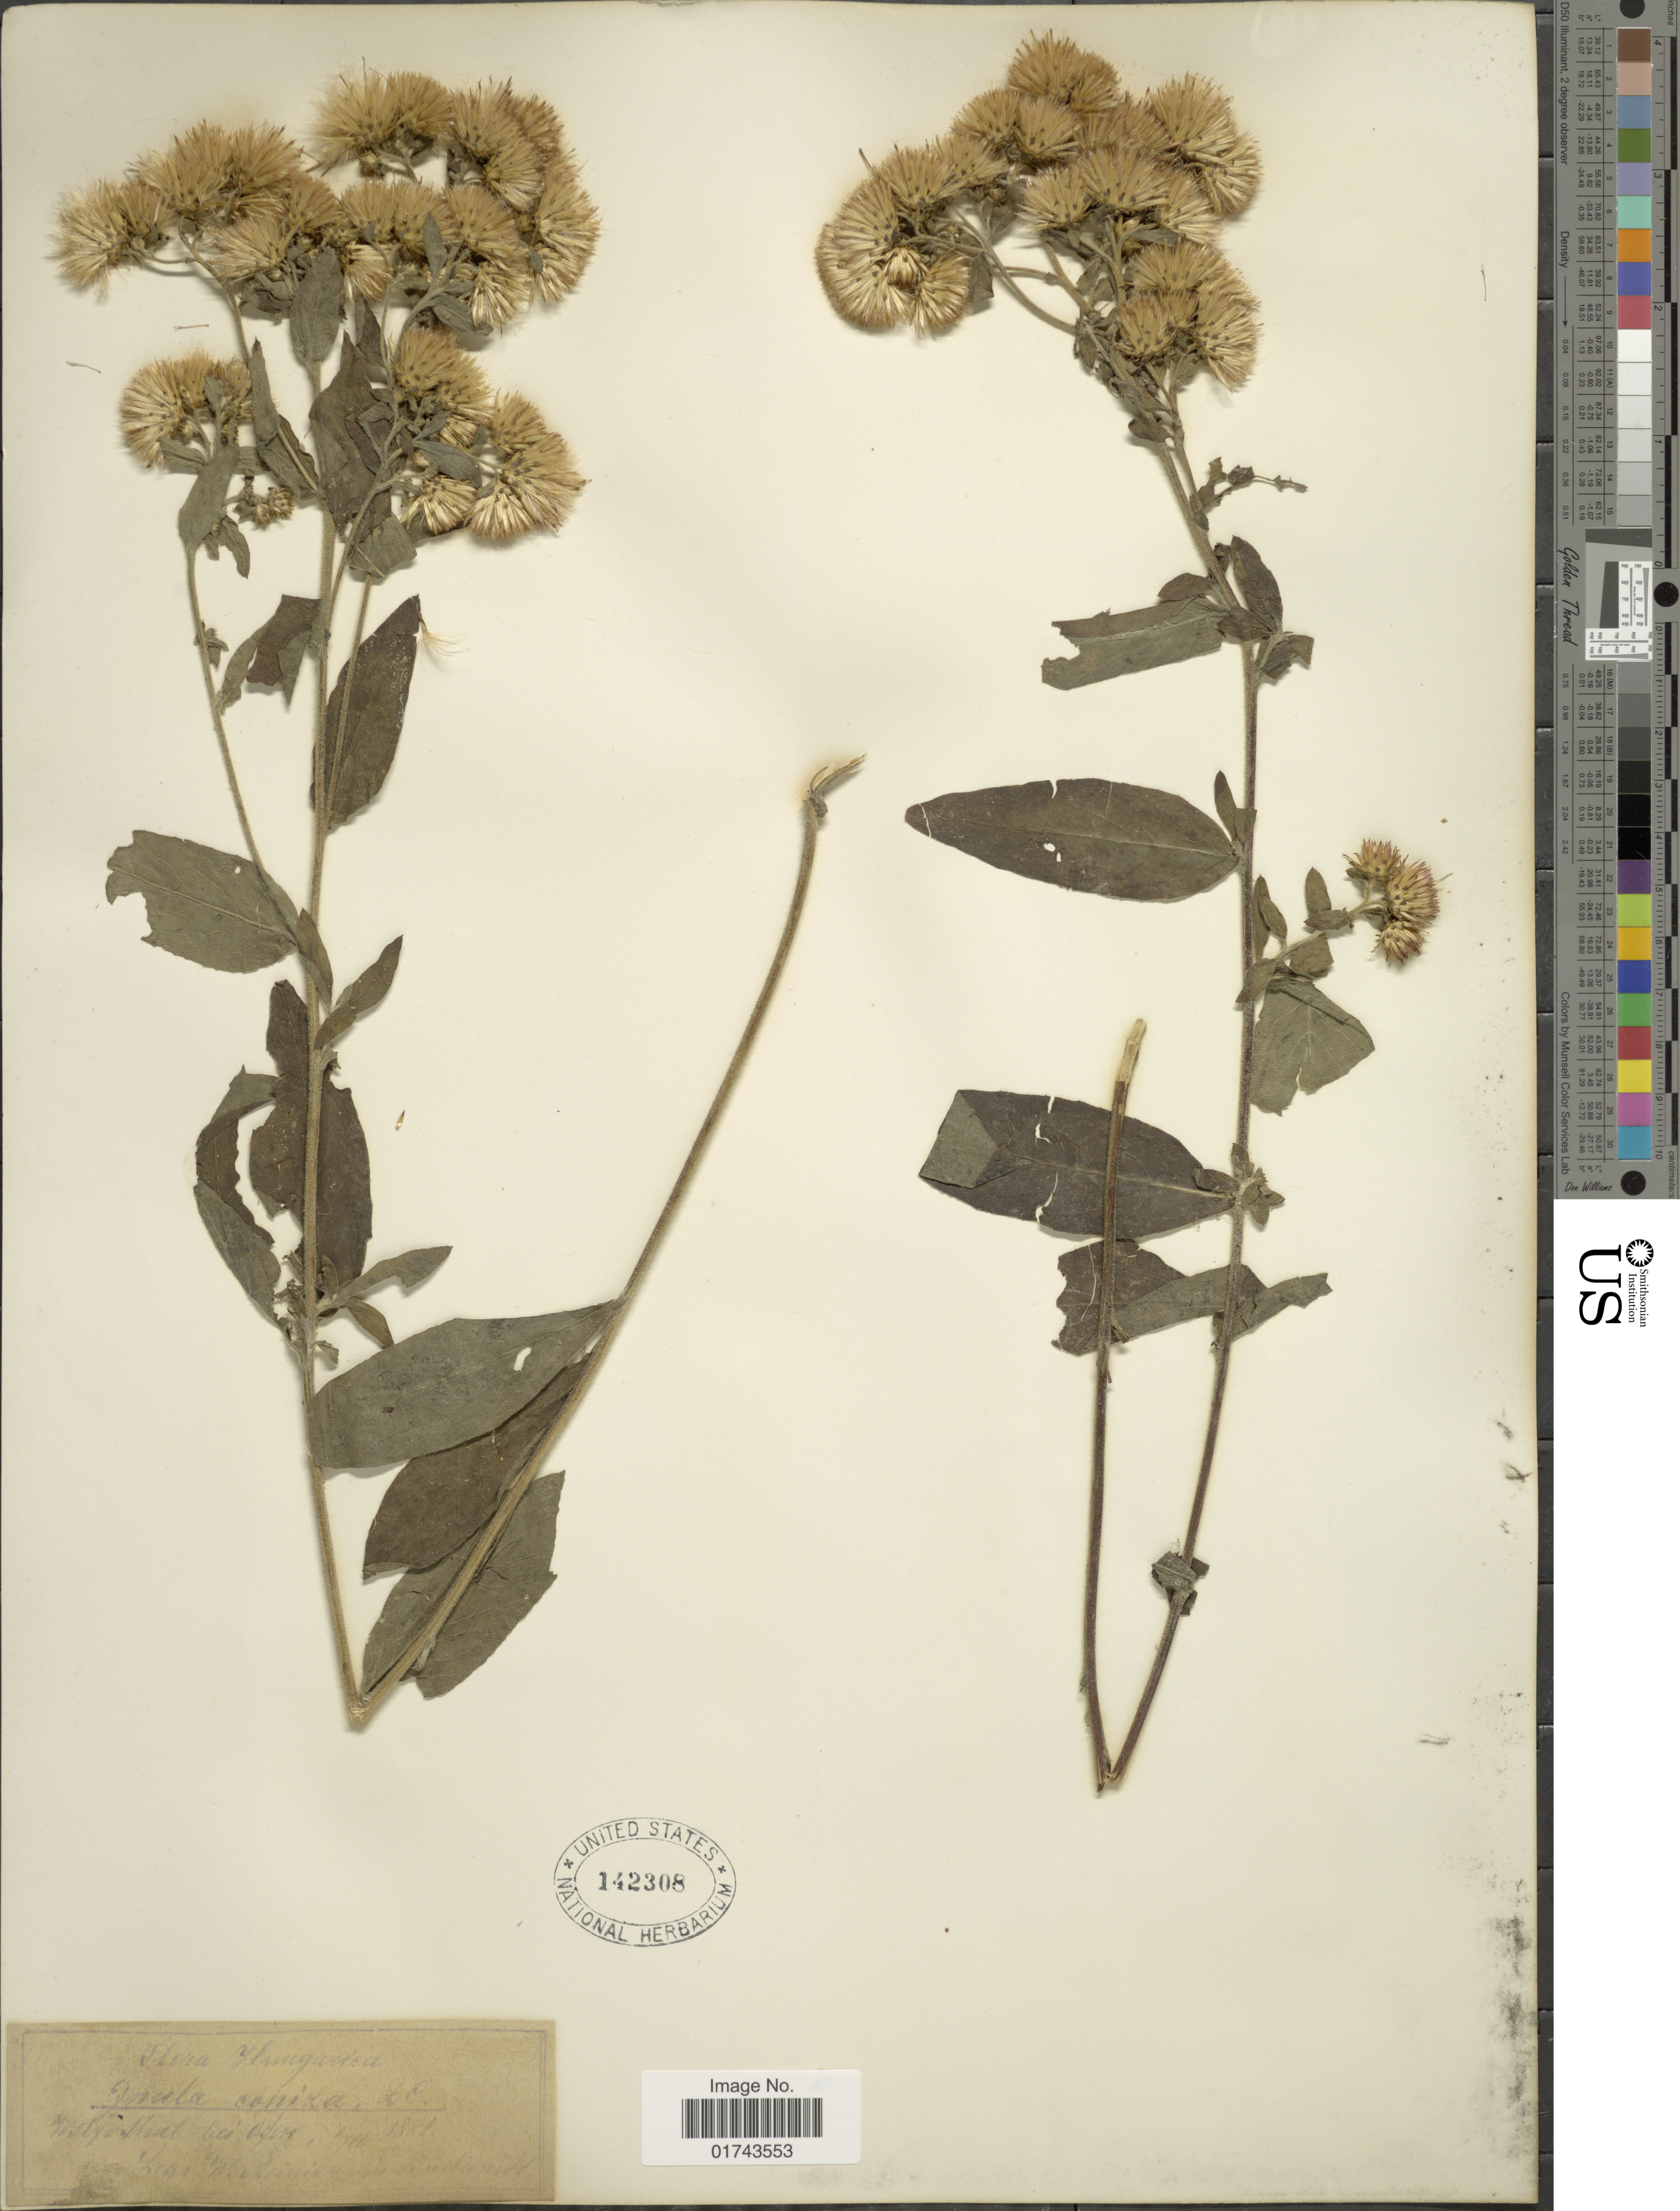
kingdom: Plantae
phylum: Tracheophyta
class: Magnoliopsida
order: Asterales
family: Asteraceae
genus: Inula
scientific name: Inula conyzae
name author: (Griess.) DC.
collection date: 1881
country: Hungary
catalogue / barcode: US 142308